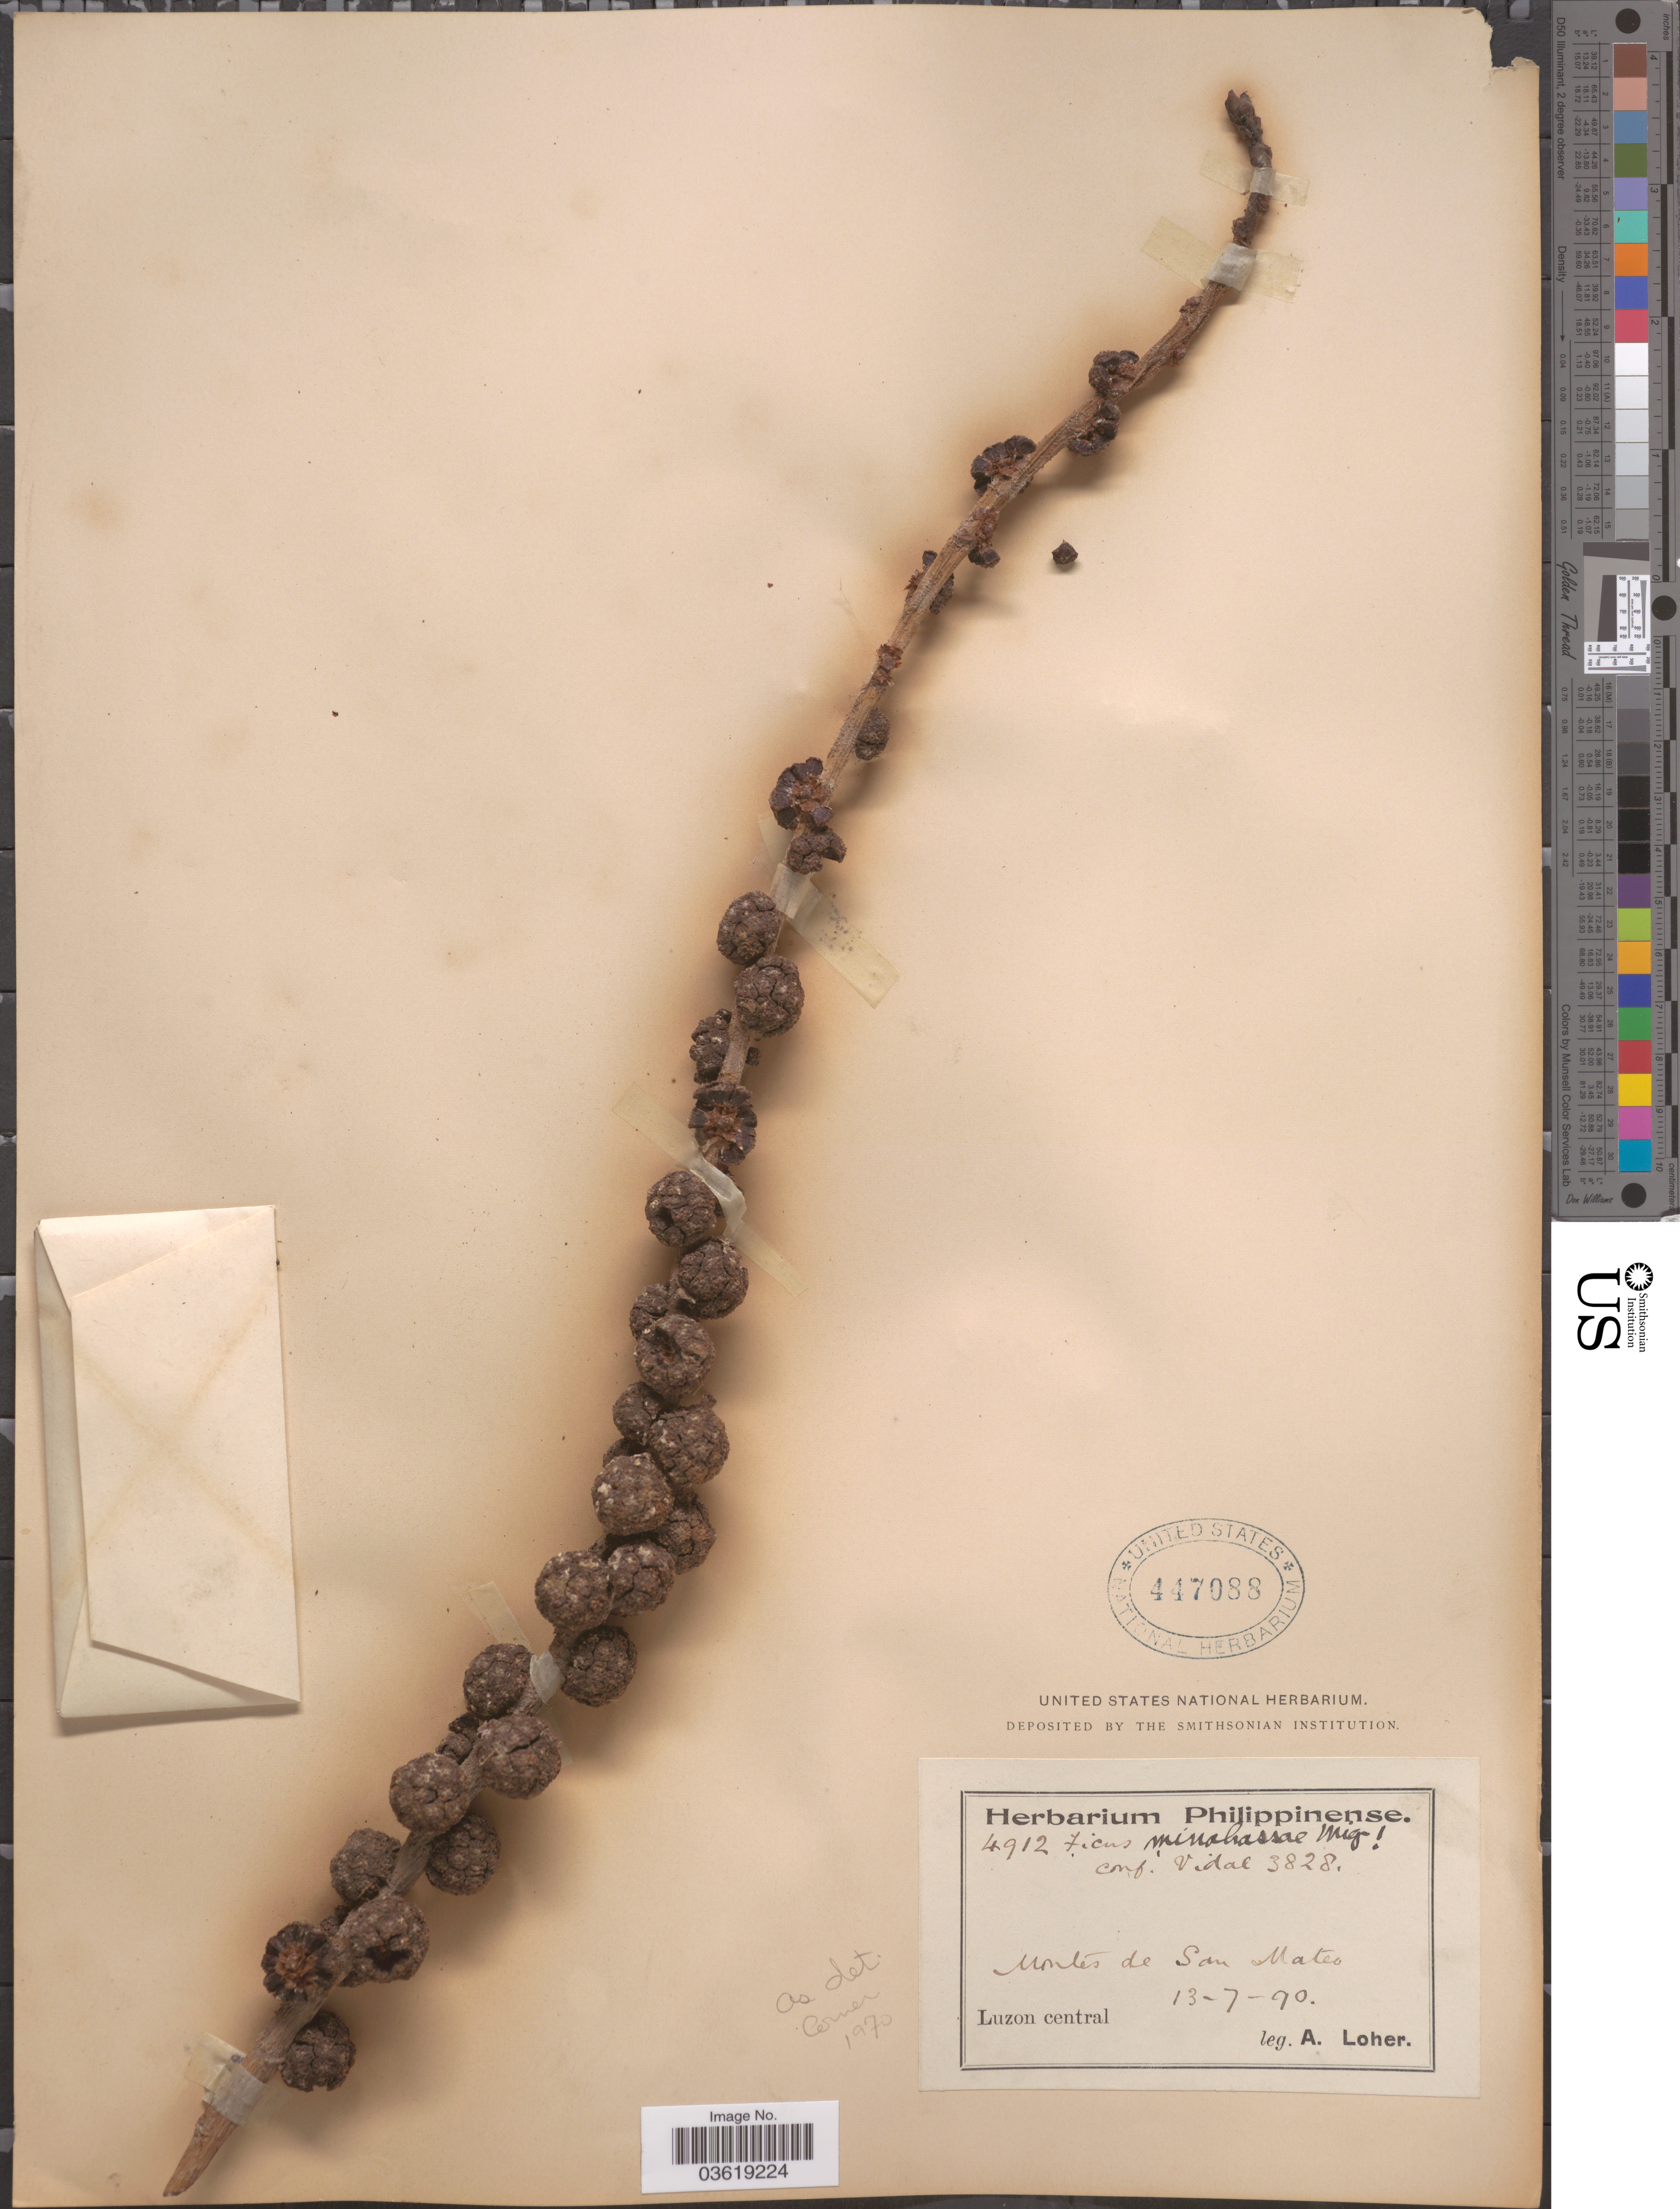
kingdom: Plantae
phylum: Tracheophyta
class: Magnoliopsida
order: Rosales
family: Moraceae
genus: Ficus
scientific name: Ficus minahassae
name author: Miq.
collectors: A. Loher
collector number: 4912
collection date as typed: Transcribed d/m/y: 13/7/90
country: Philippines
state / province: Central Luzon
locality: Montes de San Mateo, Luzon central.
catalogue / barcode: US 447088